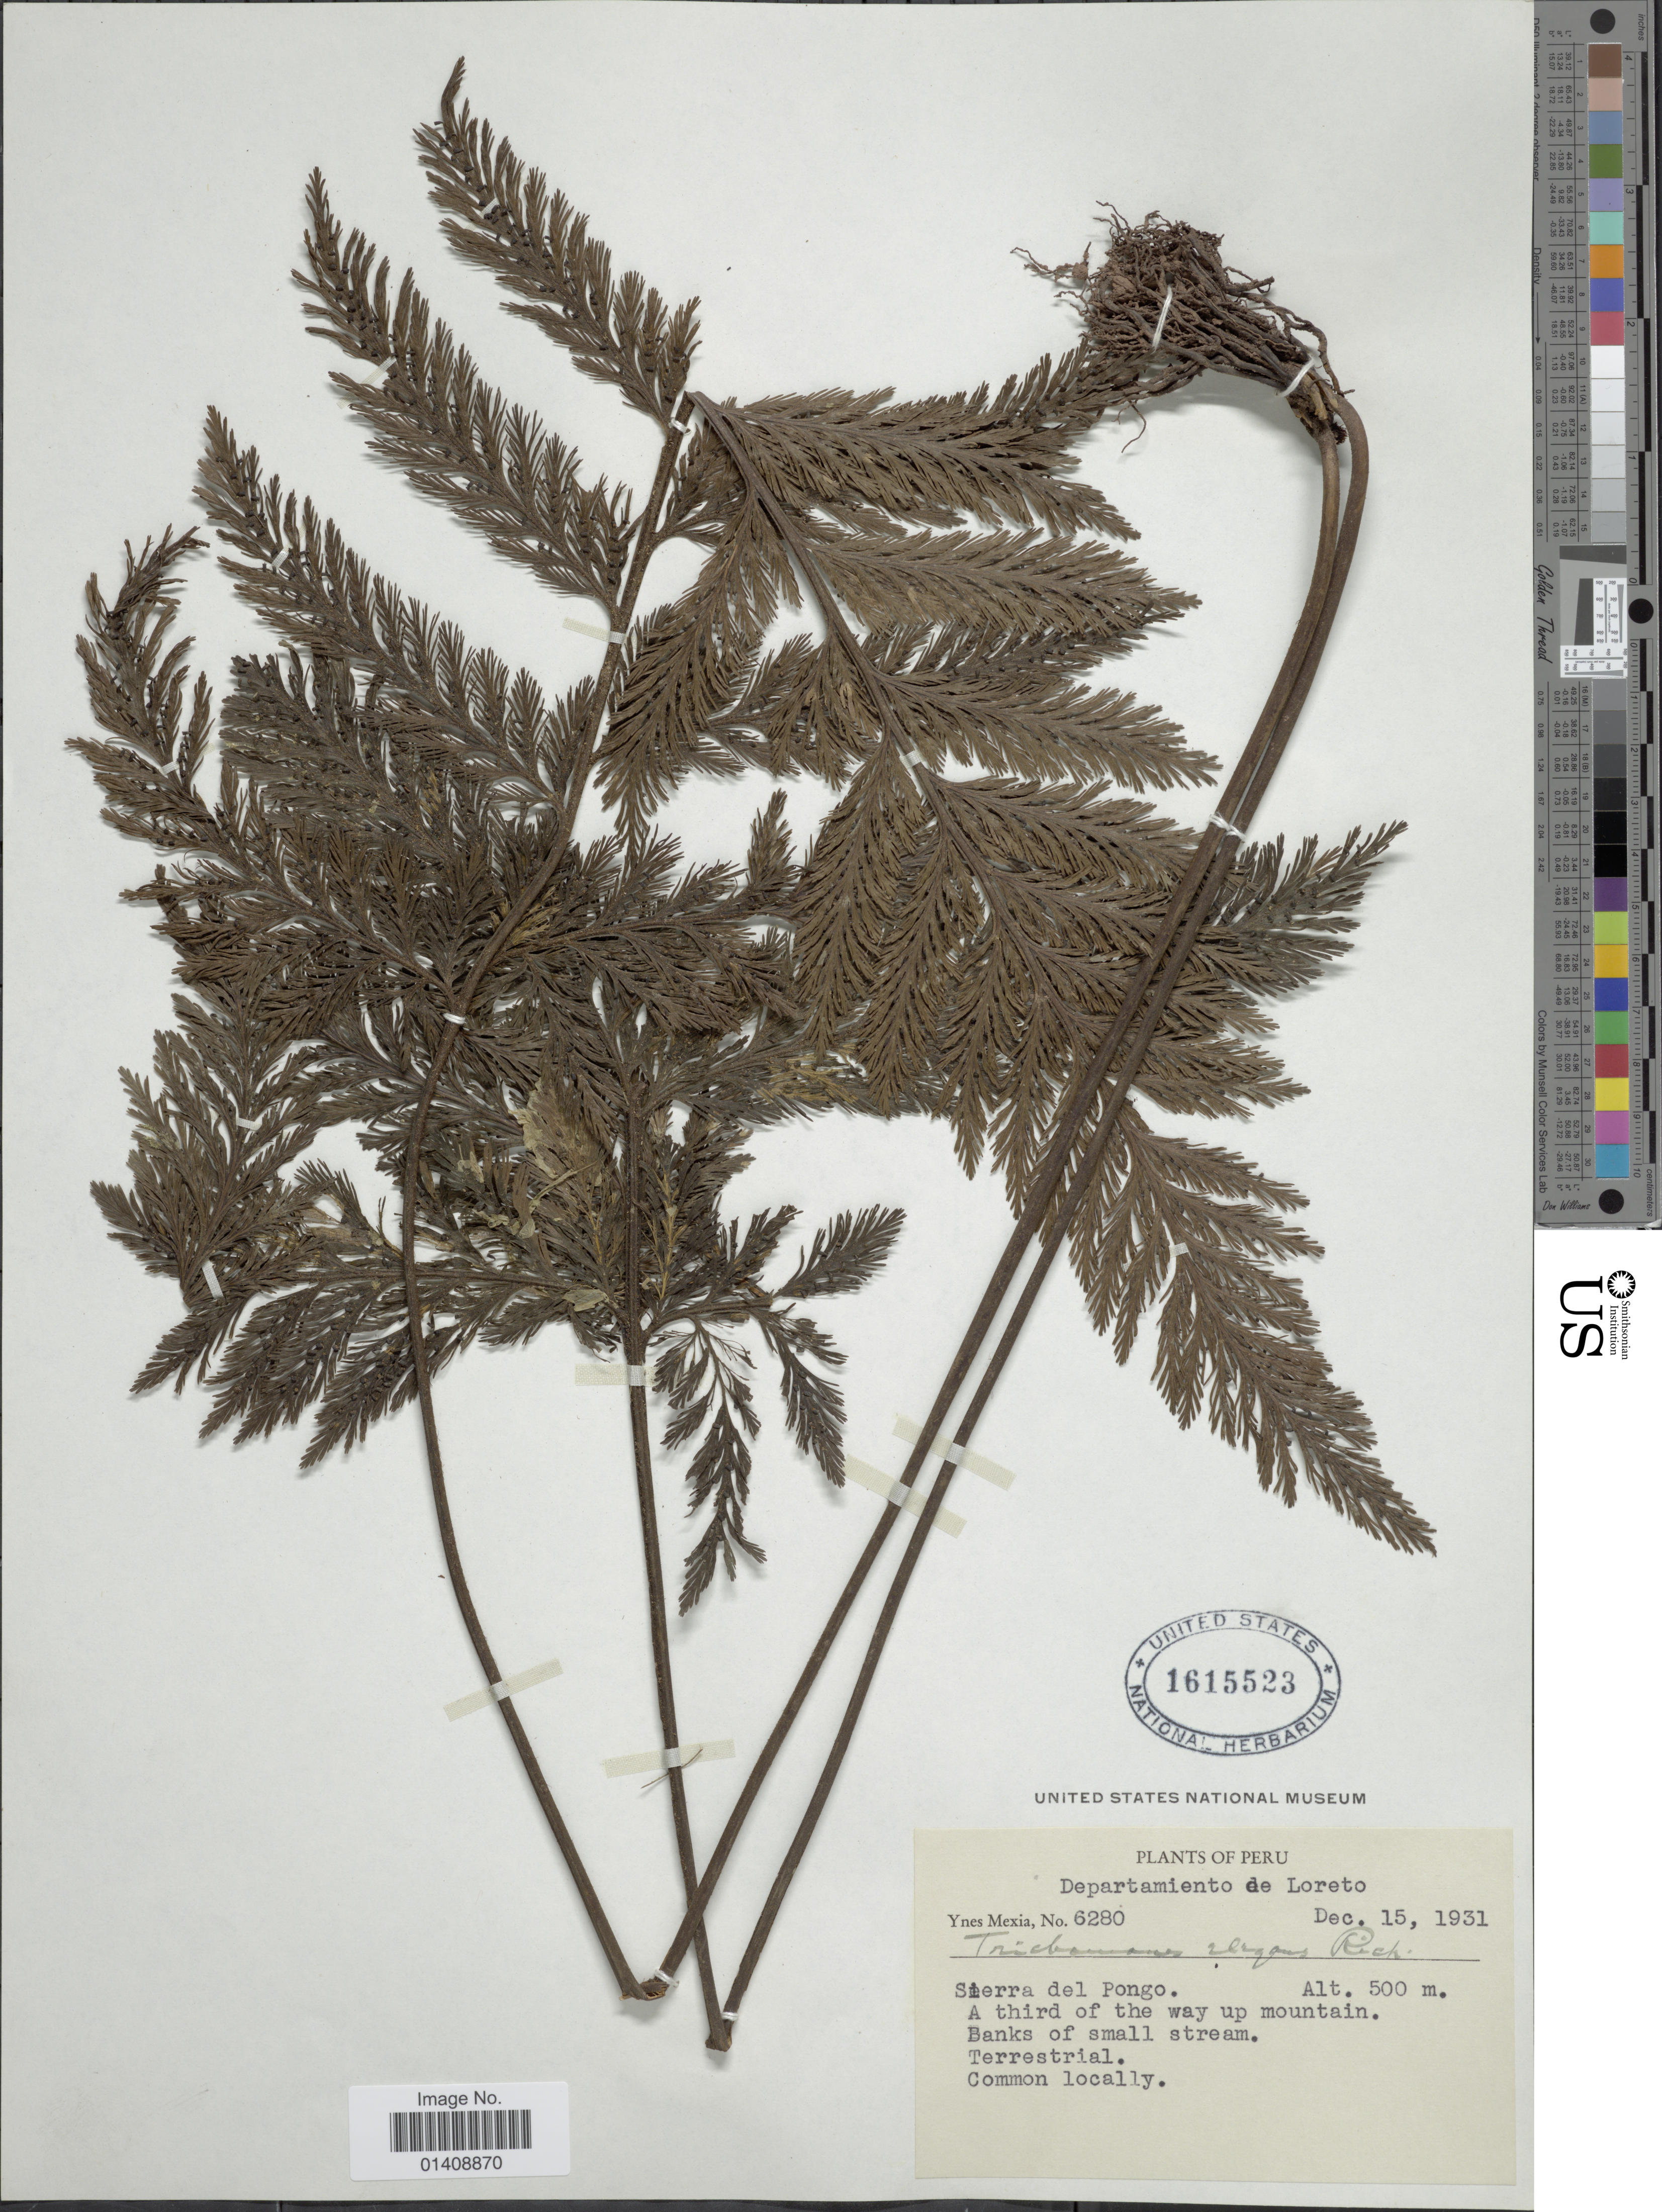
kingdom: Plantae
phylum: Tracheophyta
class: Polypodiopsida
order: Hymenophyllales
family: Hymenophyllaceae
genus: Trichomanes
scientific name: Trichomanes elegans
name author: Rich.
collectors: Y. Mexia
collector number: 6280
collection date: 1931-12-15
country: Peru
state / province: Loreto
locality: Sierra del Pongo. A third of the way up mountain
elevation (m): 500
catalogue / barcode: US 1615523